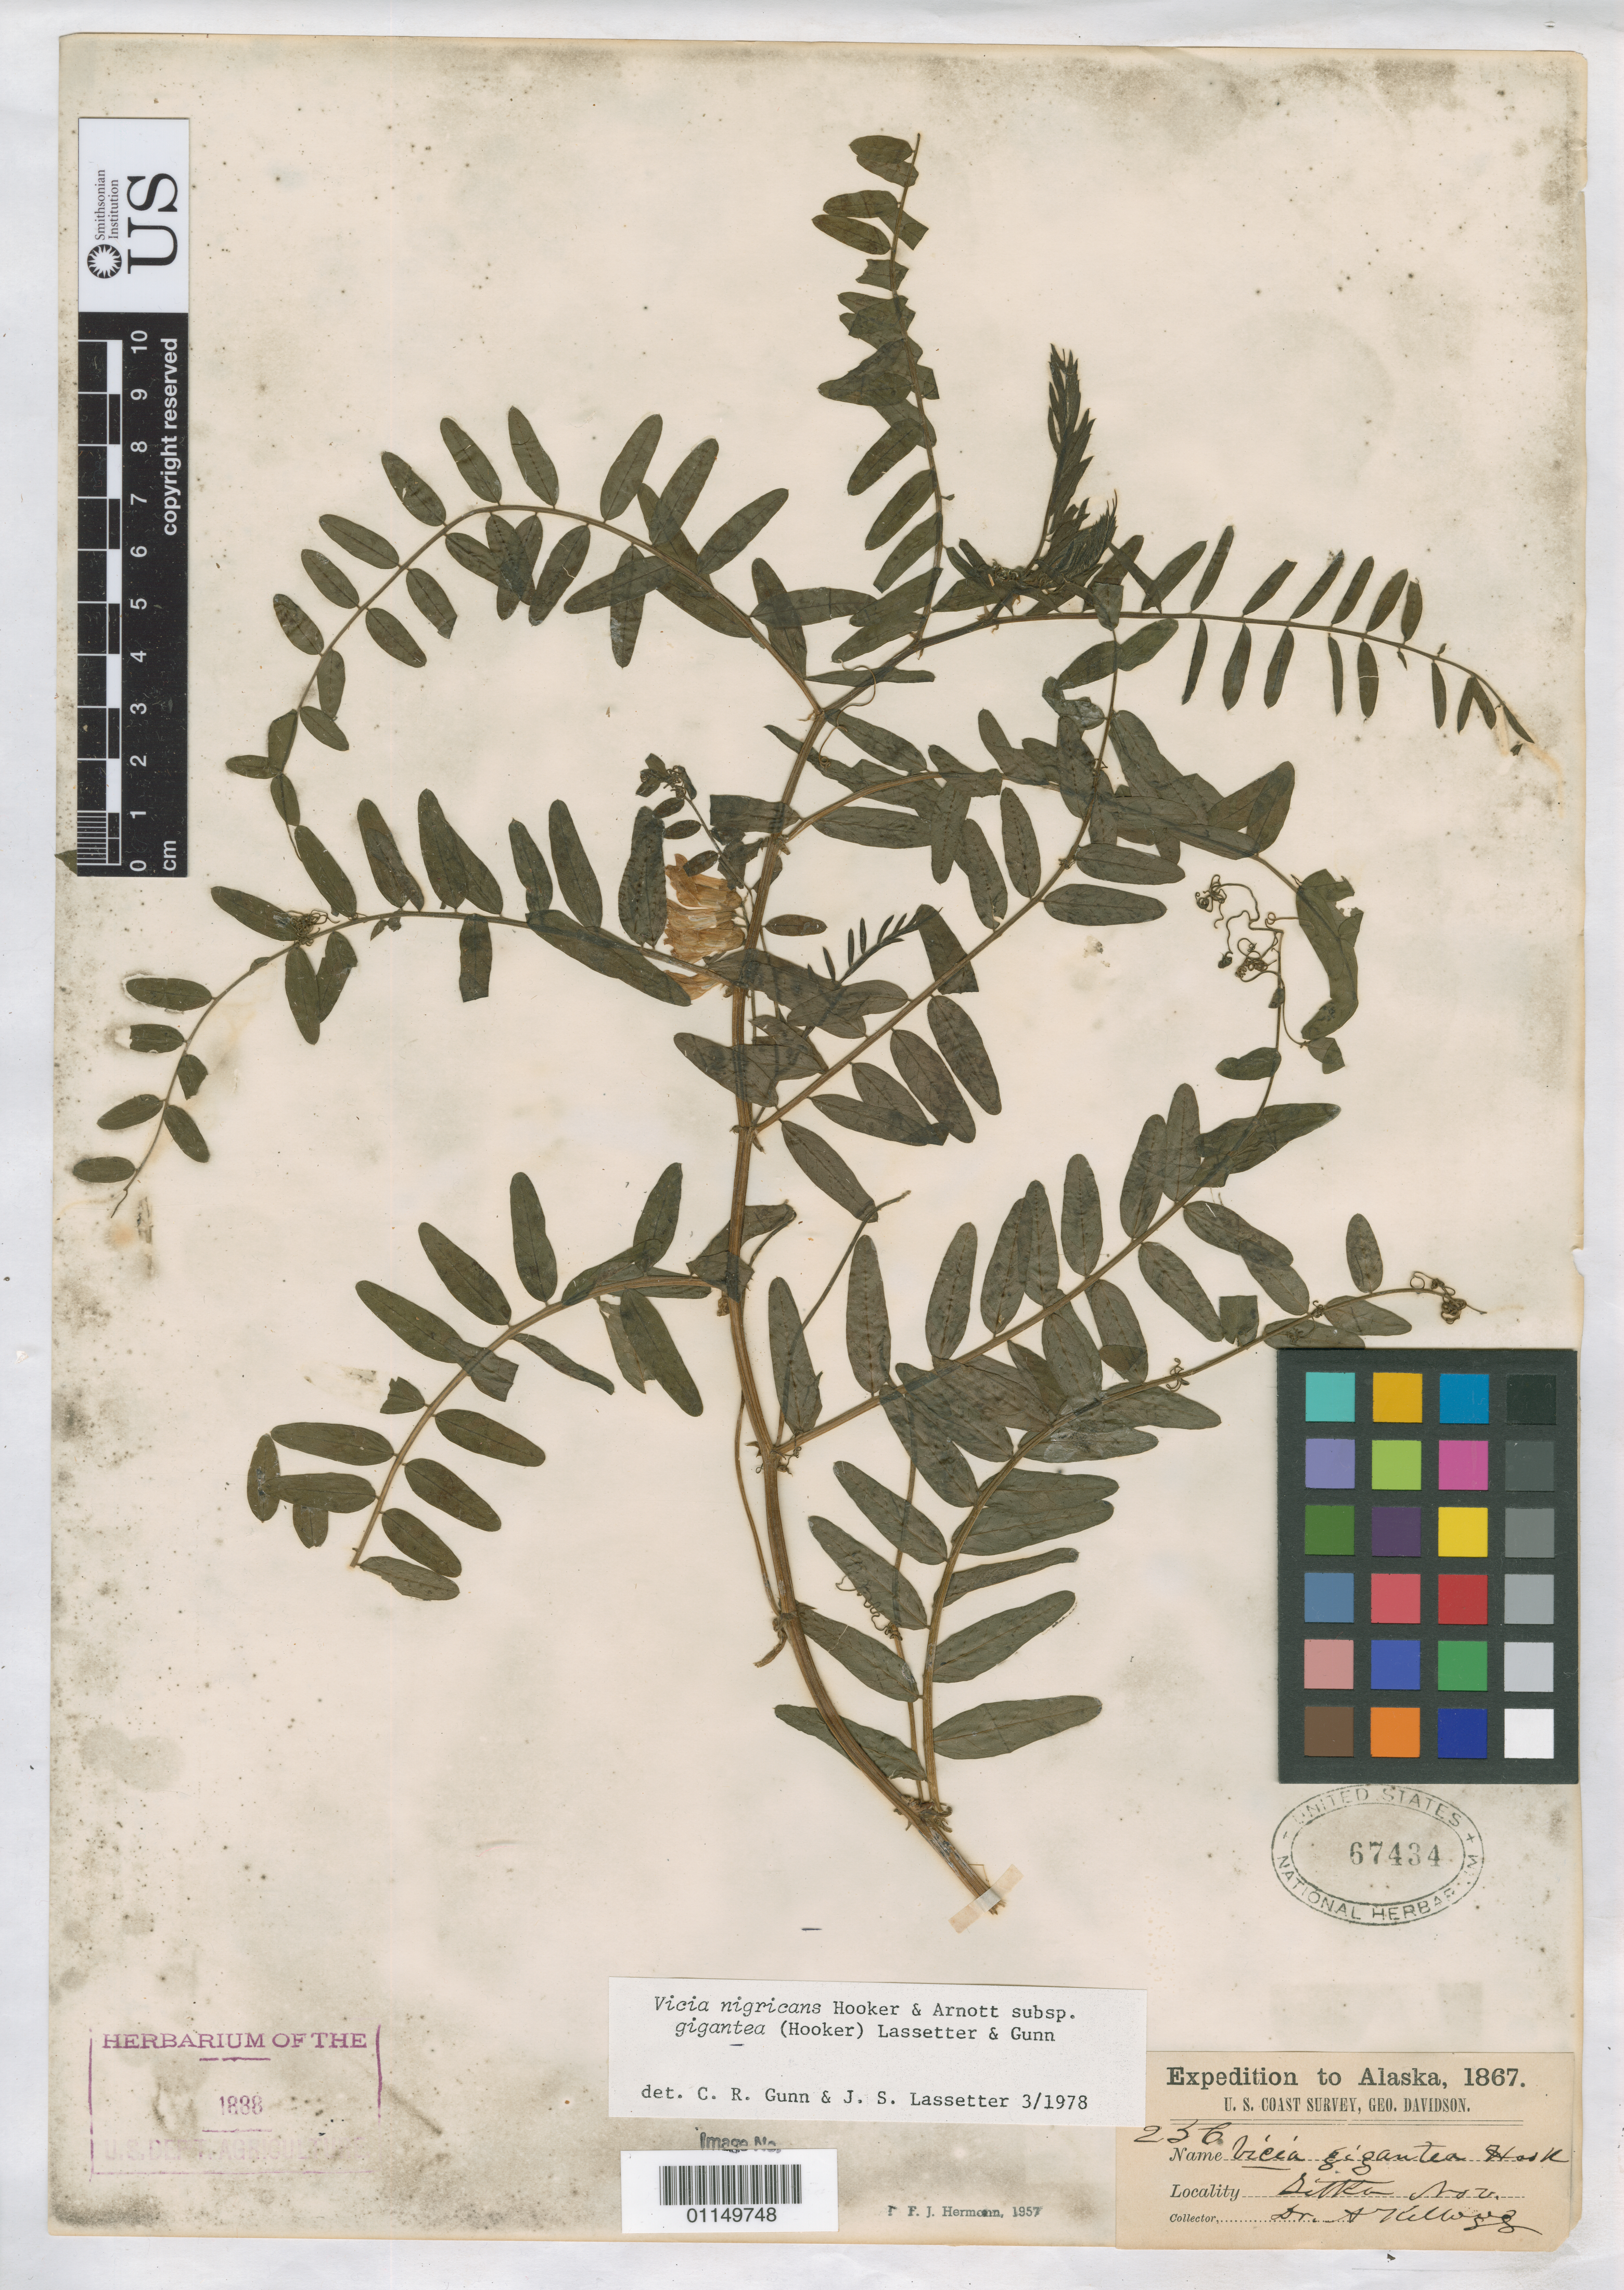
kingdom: Plantae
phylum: Tracheophyta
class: Magnoliopsida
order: Fabales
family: Fabaceae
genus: Vicia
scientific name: Vicia nigricans subsp. gigantea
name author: Hook. & Arn.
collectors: A. Kellogg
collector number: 256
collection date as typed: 1867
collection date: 1867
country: United States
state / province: Alaska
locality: Sitka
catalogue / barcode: US 67434